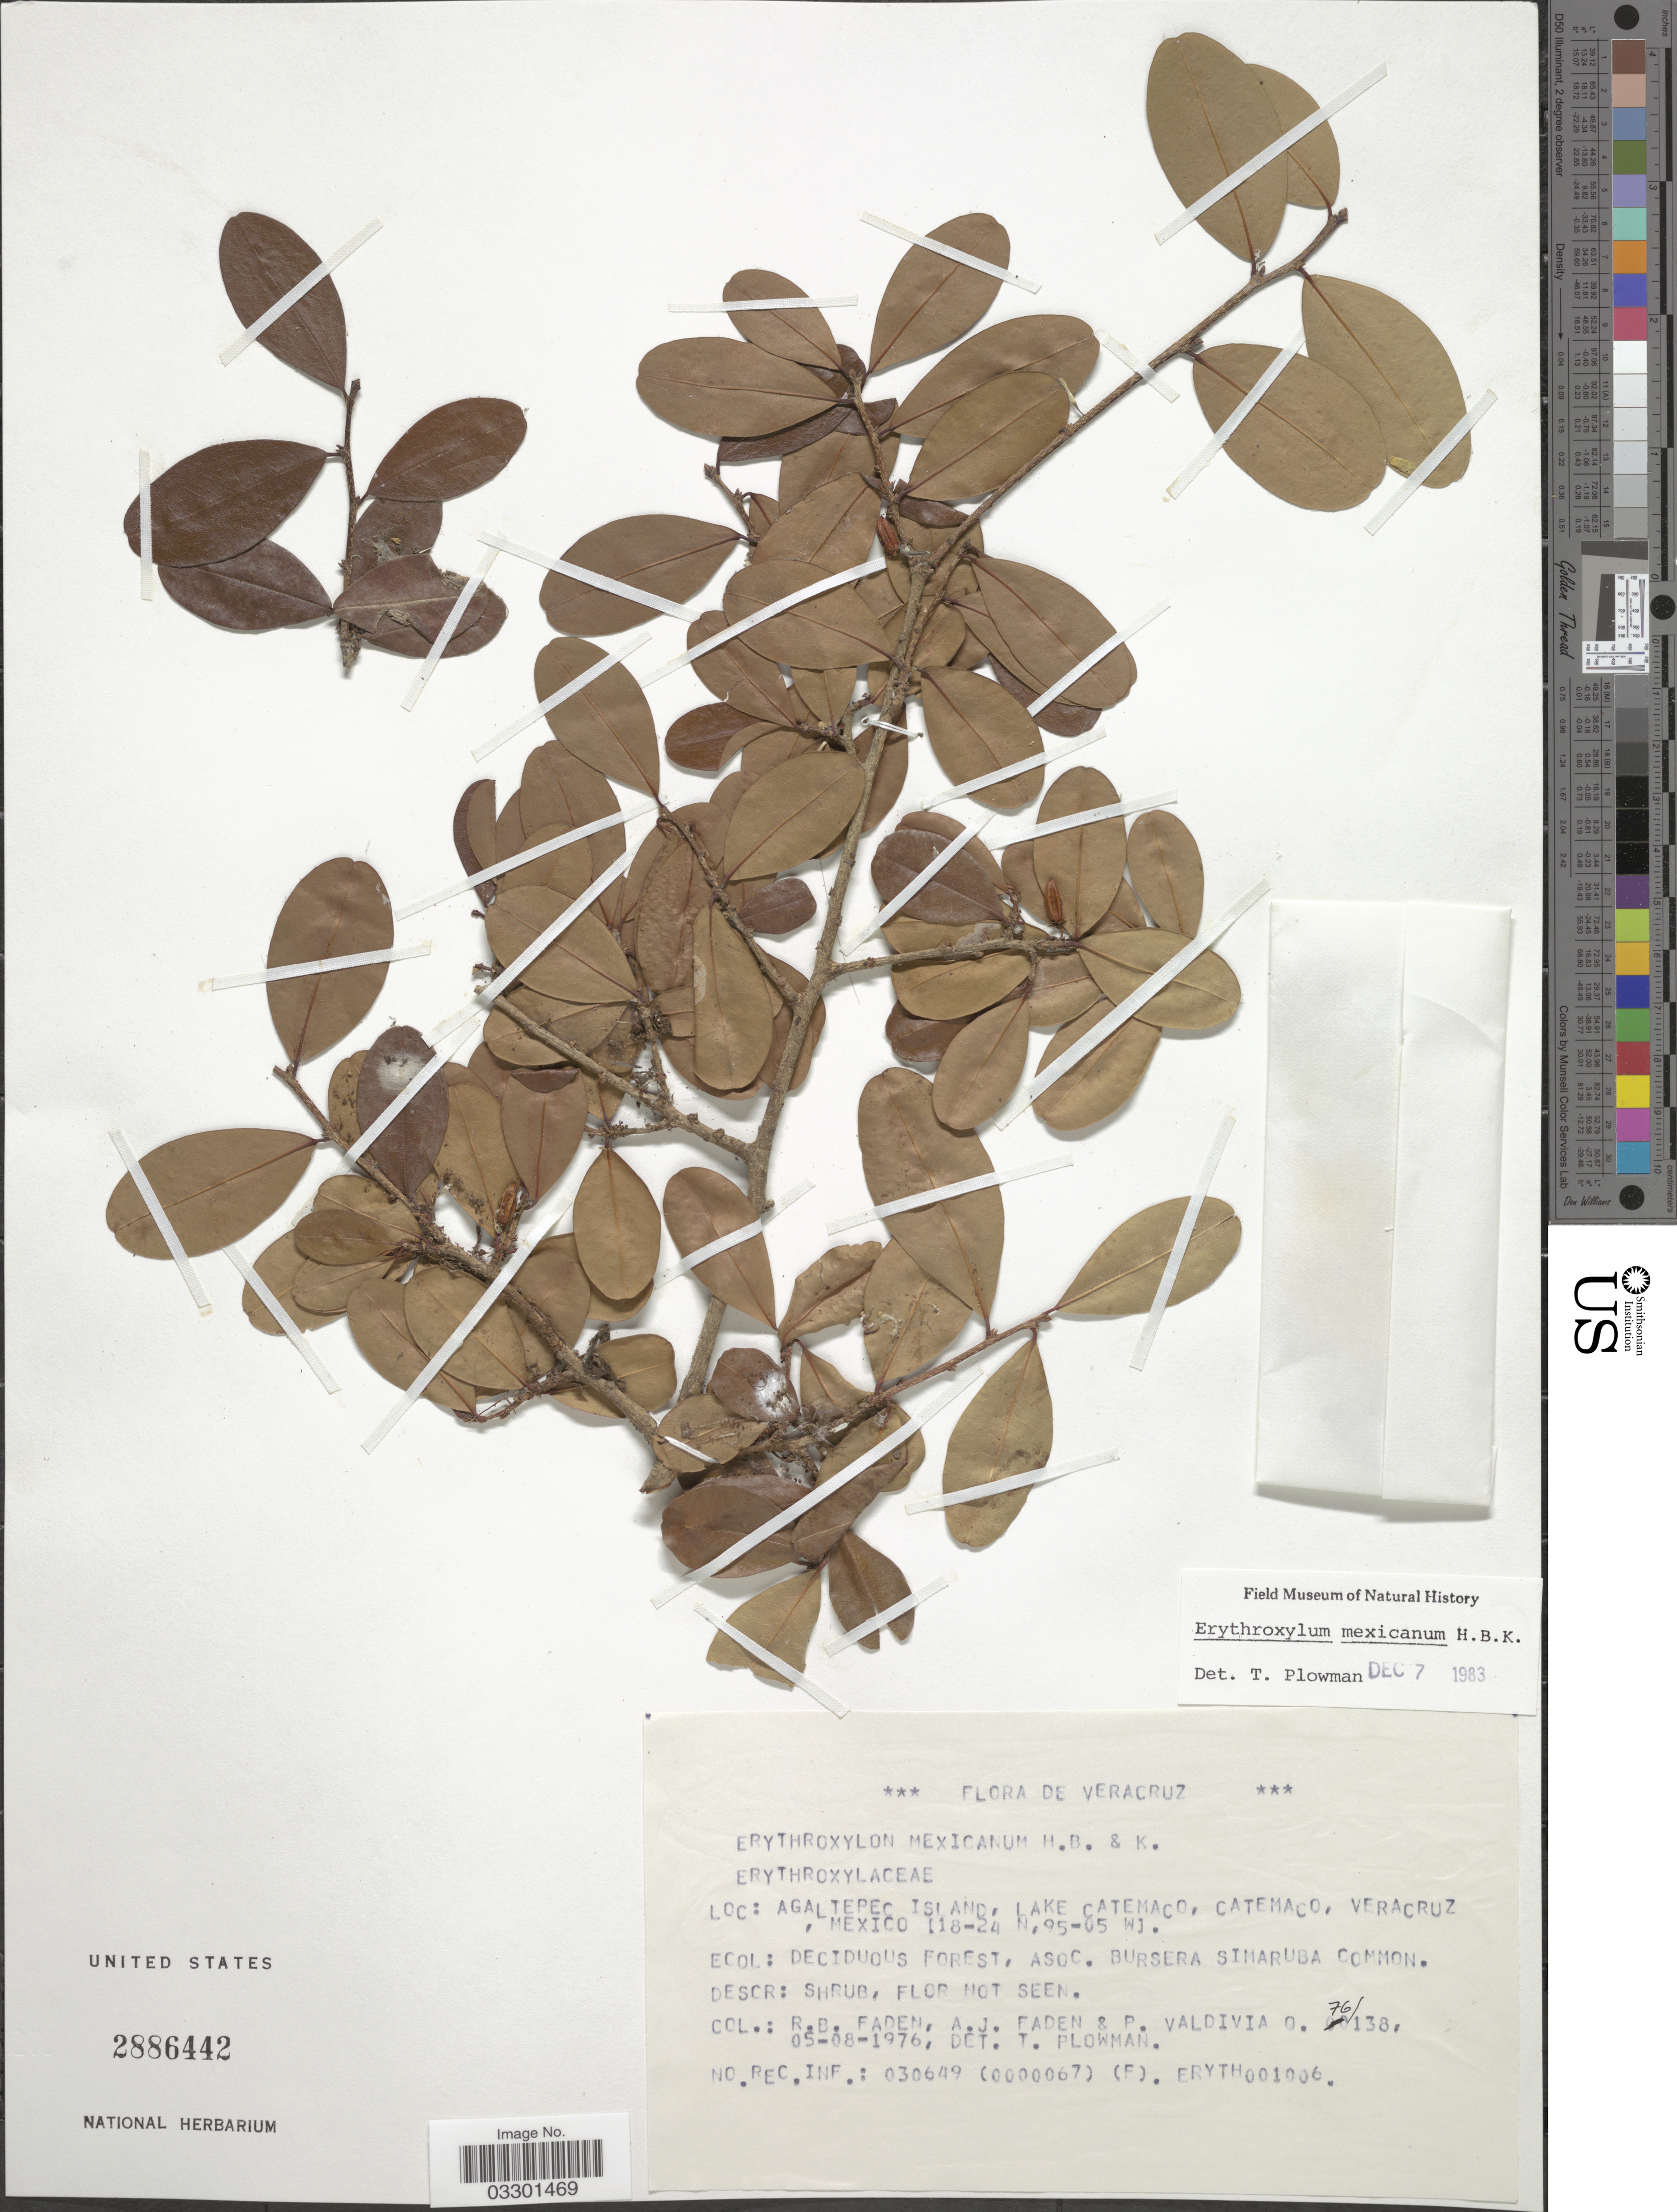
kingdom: Plantae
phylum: Tracheophyta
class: Magnoliopsida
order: Malpighiales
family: Erythroxylaceae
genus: Erythroxylum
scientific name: Erythroxylum mexicanum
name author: Kunth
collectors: R. B. Faden, A. J. Faden & P. Valdivia Q.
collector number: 76/138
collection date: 1976-08-05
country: Mexico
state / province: Veracruz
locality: Veracruz. Agaltepec Island, Lake Catemaco, Catemaco.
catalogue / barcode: US 2886442